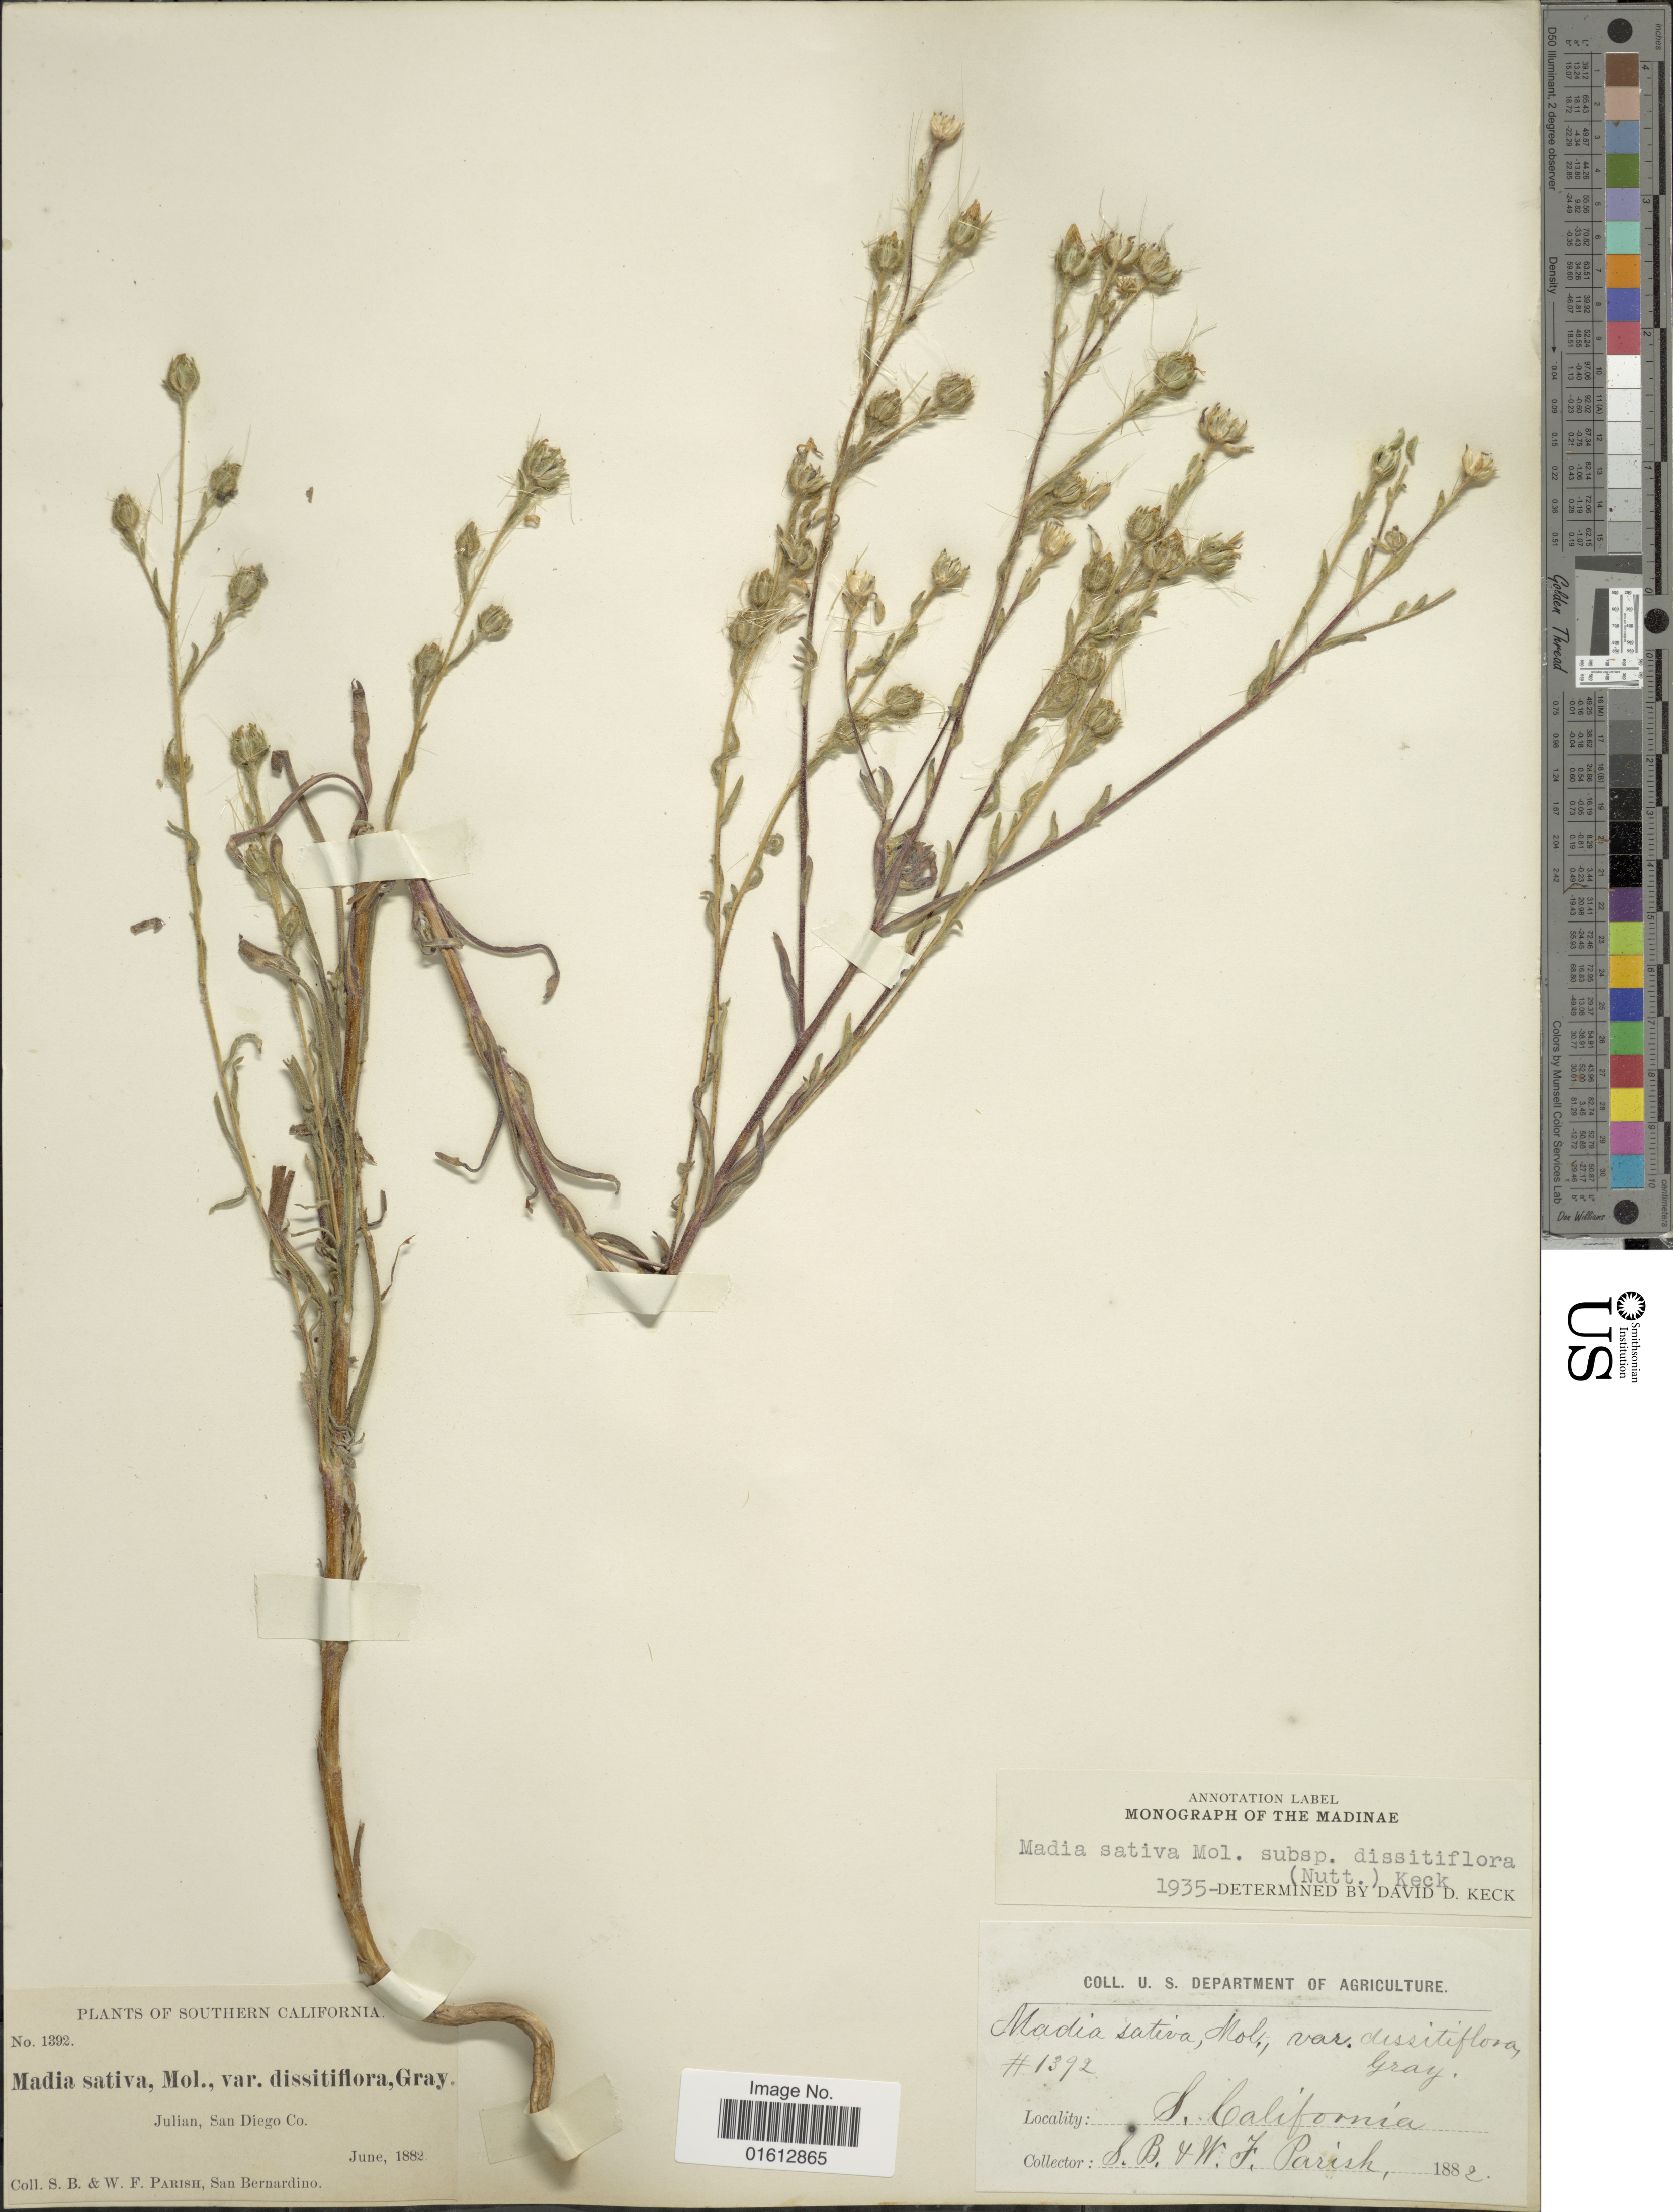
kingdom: Plantae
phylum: Tracheophyta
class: Magnoliopsida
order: Asterales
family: Asteraceae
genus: Madia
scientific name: Madia gracilis subsp. gracilis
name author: (Sm.) D.D. Keck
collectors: S. B. Parish & W. F. Parish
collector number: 1392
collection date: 1882-06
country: United States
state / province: California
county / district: San Bernardino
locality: Southern California, Julian, San Diego Co., San Bernardino.